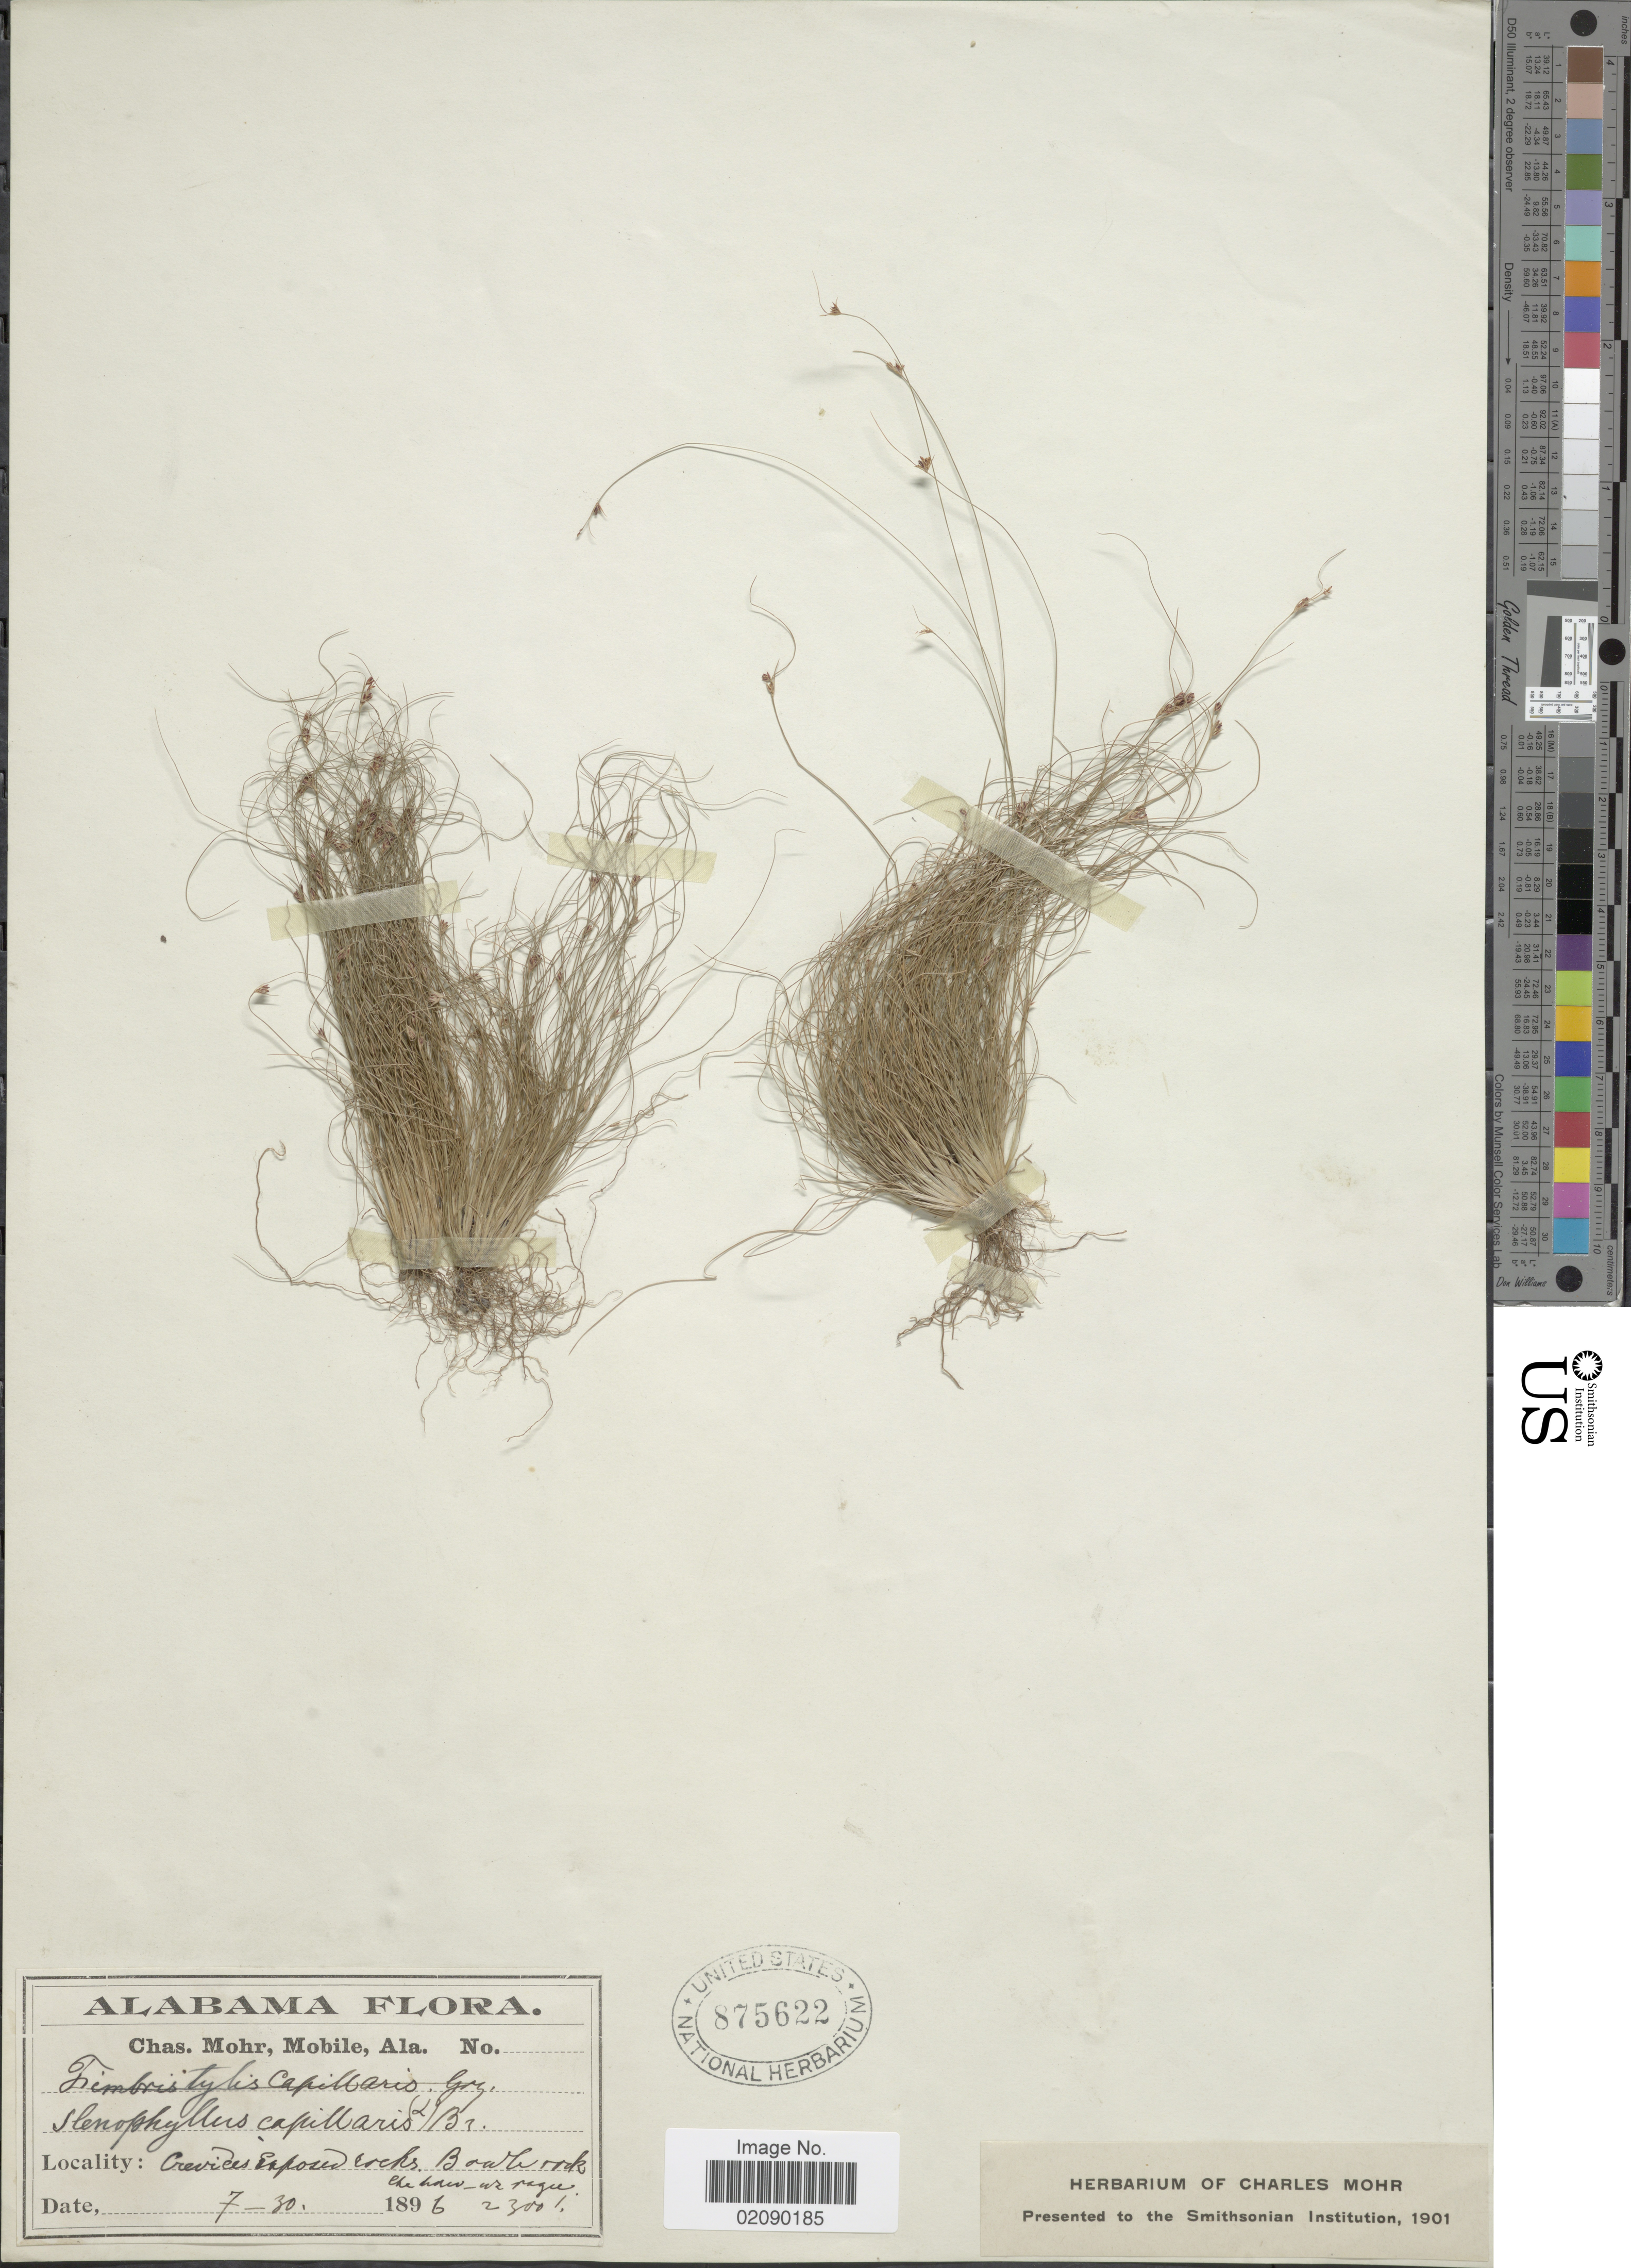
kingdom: Plantae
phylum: Tracheophyta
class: Liliopsida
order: Poales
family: Cyperaceae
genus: Bulbostylis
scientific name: Bulbostylis capillaris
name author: (L.) Kunth ex C.B. Clarke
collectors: C. T. Mohr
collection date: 1896-07-30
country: United States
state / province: Alabama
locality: Chehaw.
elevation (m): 701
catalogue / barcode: US 875622